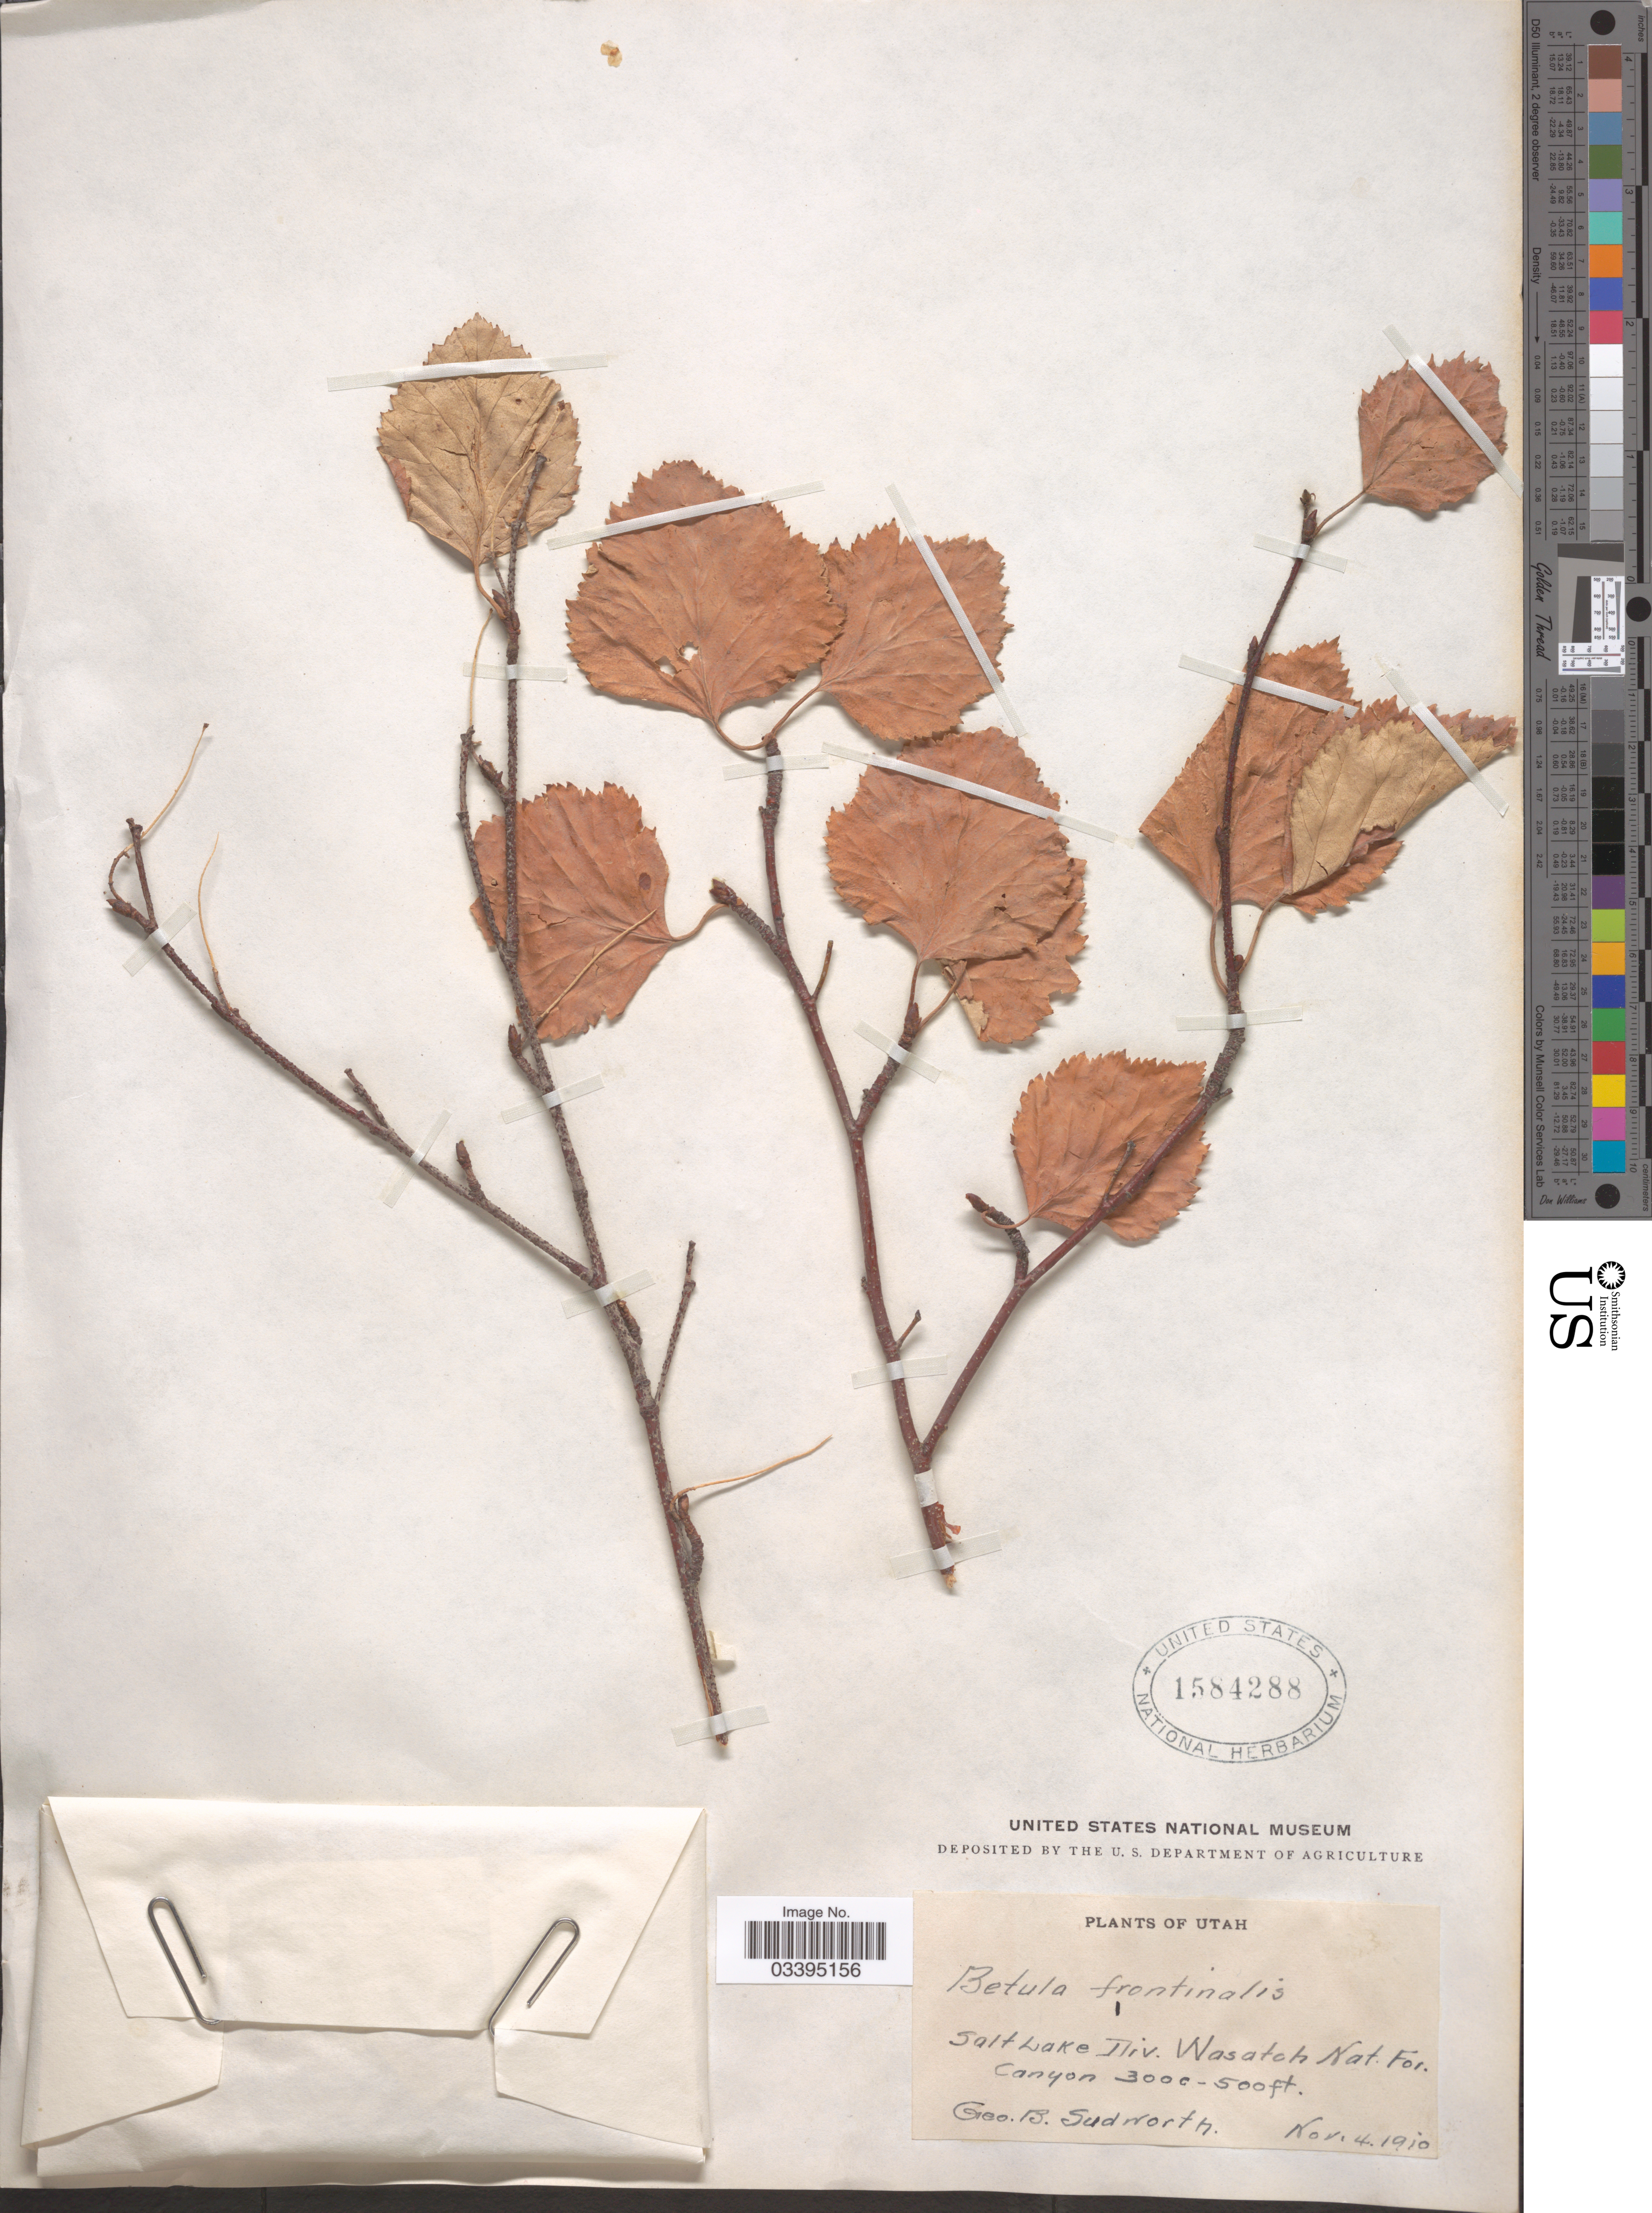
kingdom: Plantae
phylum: Tracheophyta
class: Magnoliopsida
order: Fagales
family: Betulaceae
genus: Betula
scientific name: Betula fontinalis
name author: Sarg.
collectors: G. B. Sudworth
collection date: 1910-11-04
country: United States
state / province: Utah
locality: Salt Lake Div. Wasatch Nat. For. Canyon.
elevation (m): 152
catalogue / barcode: US 1584288